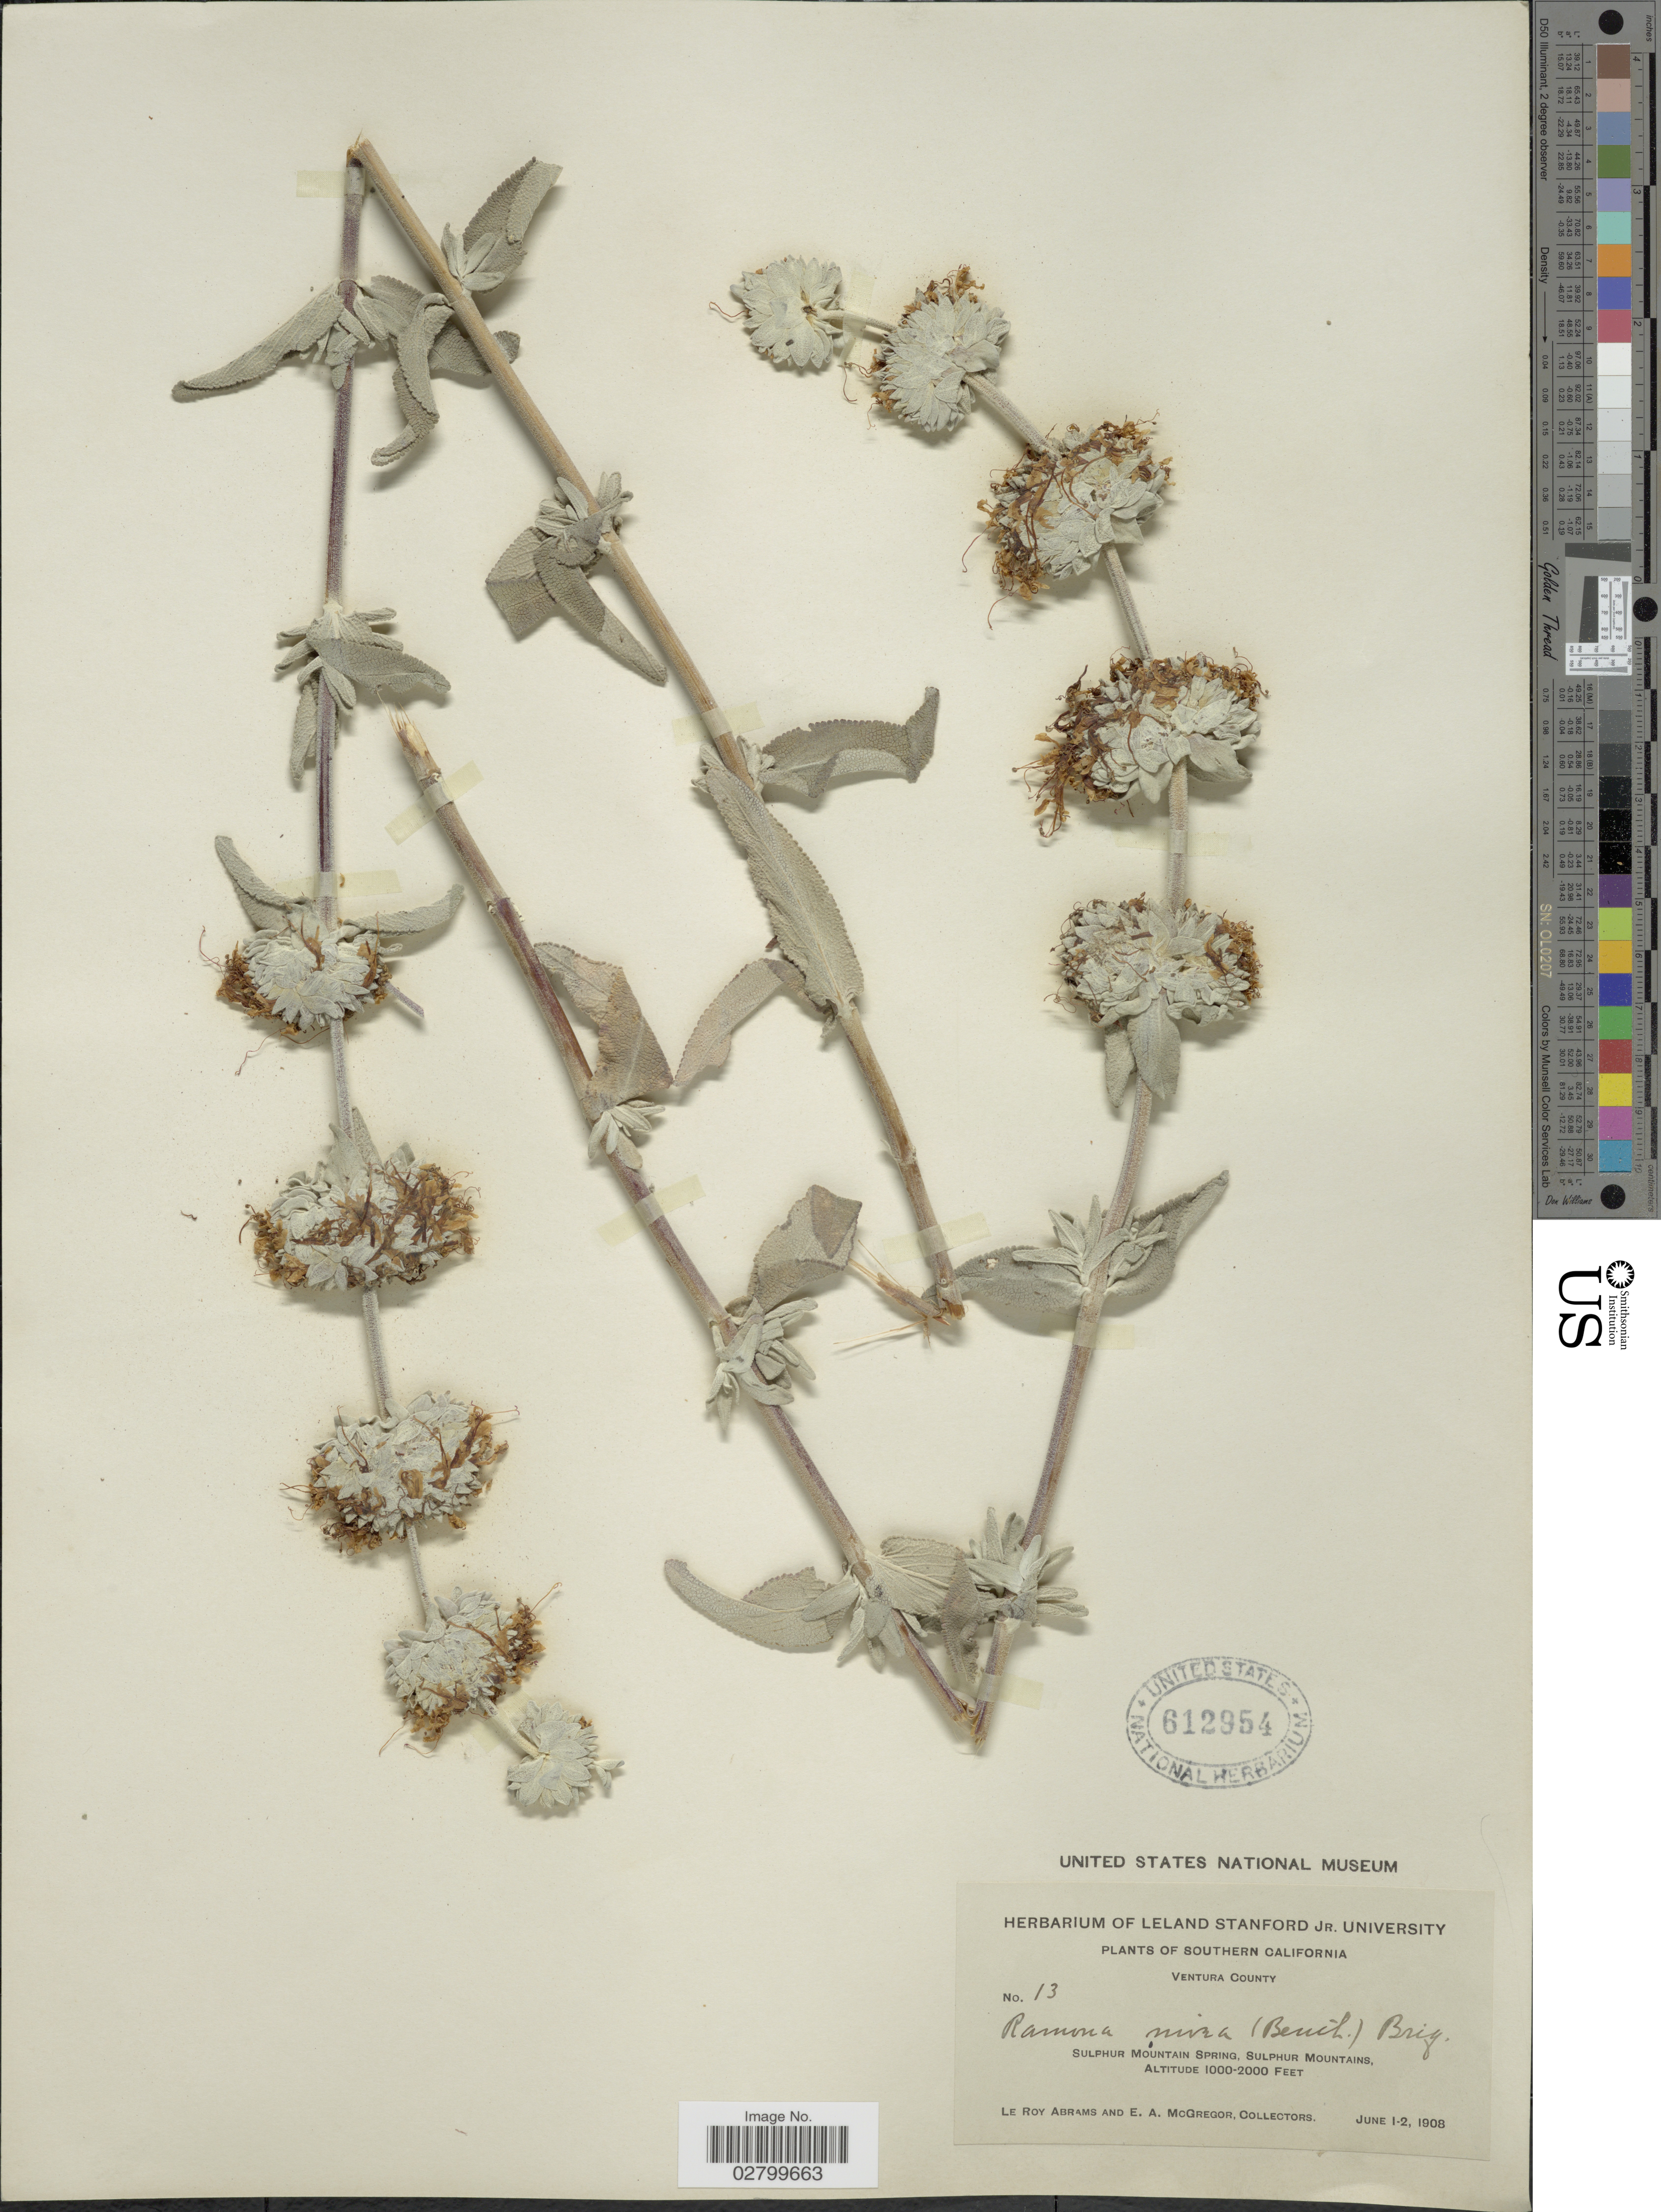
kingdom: Plantae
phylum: Tracheophyta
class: Magnoliopsida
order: Lamiales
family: Lamiaceae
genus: Salvia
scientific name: Salvia leucophylla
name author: Greene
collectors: L. Abrams & E. A. McGregor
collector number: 13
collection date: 1908-06-01/1908-06-02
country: United States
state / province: California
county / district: Ventura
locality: Southern California. Ventura County. Sulphur Mountain Spring, Sulphur Mountains.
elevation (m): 305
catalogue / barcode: US 612954